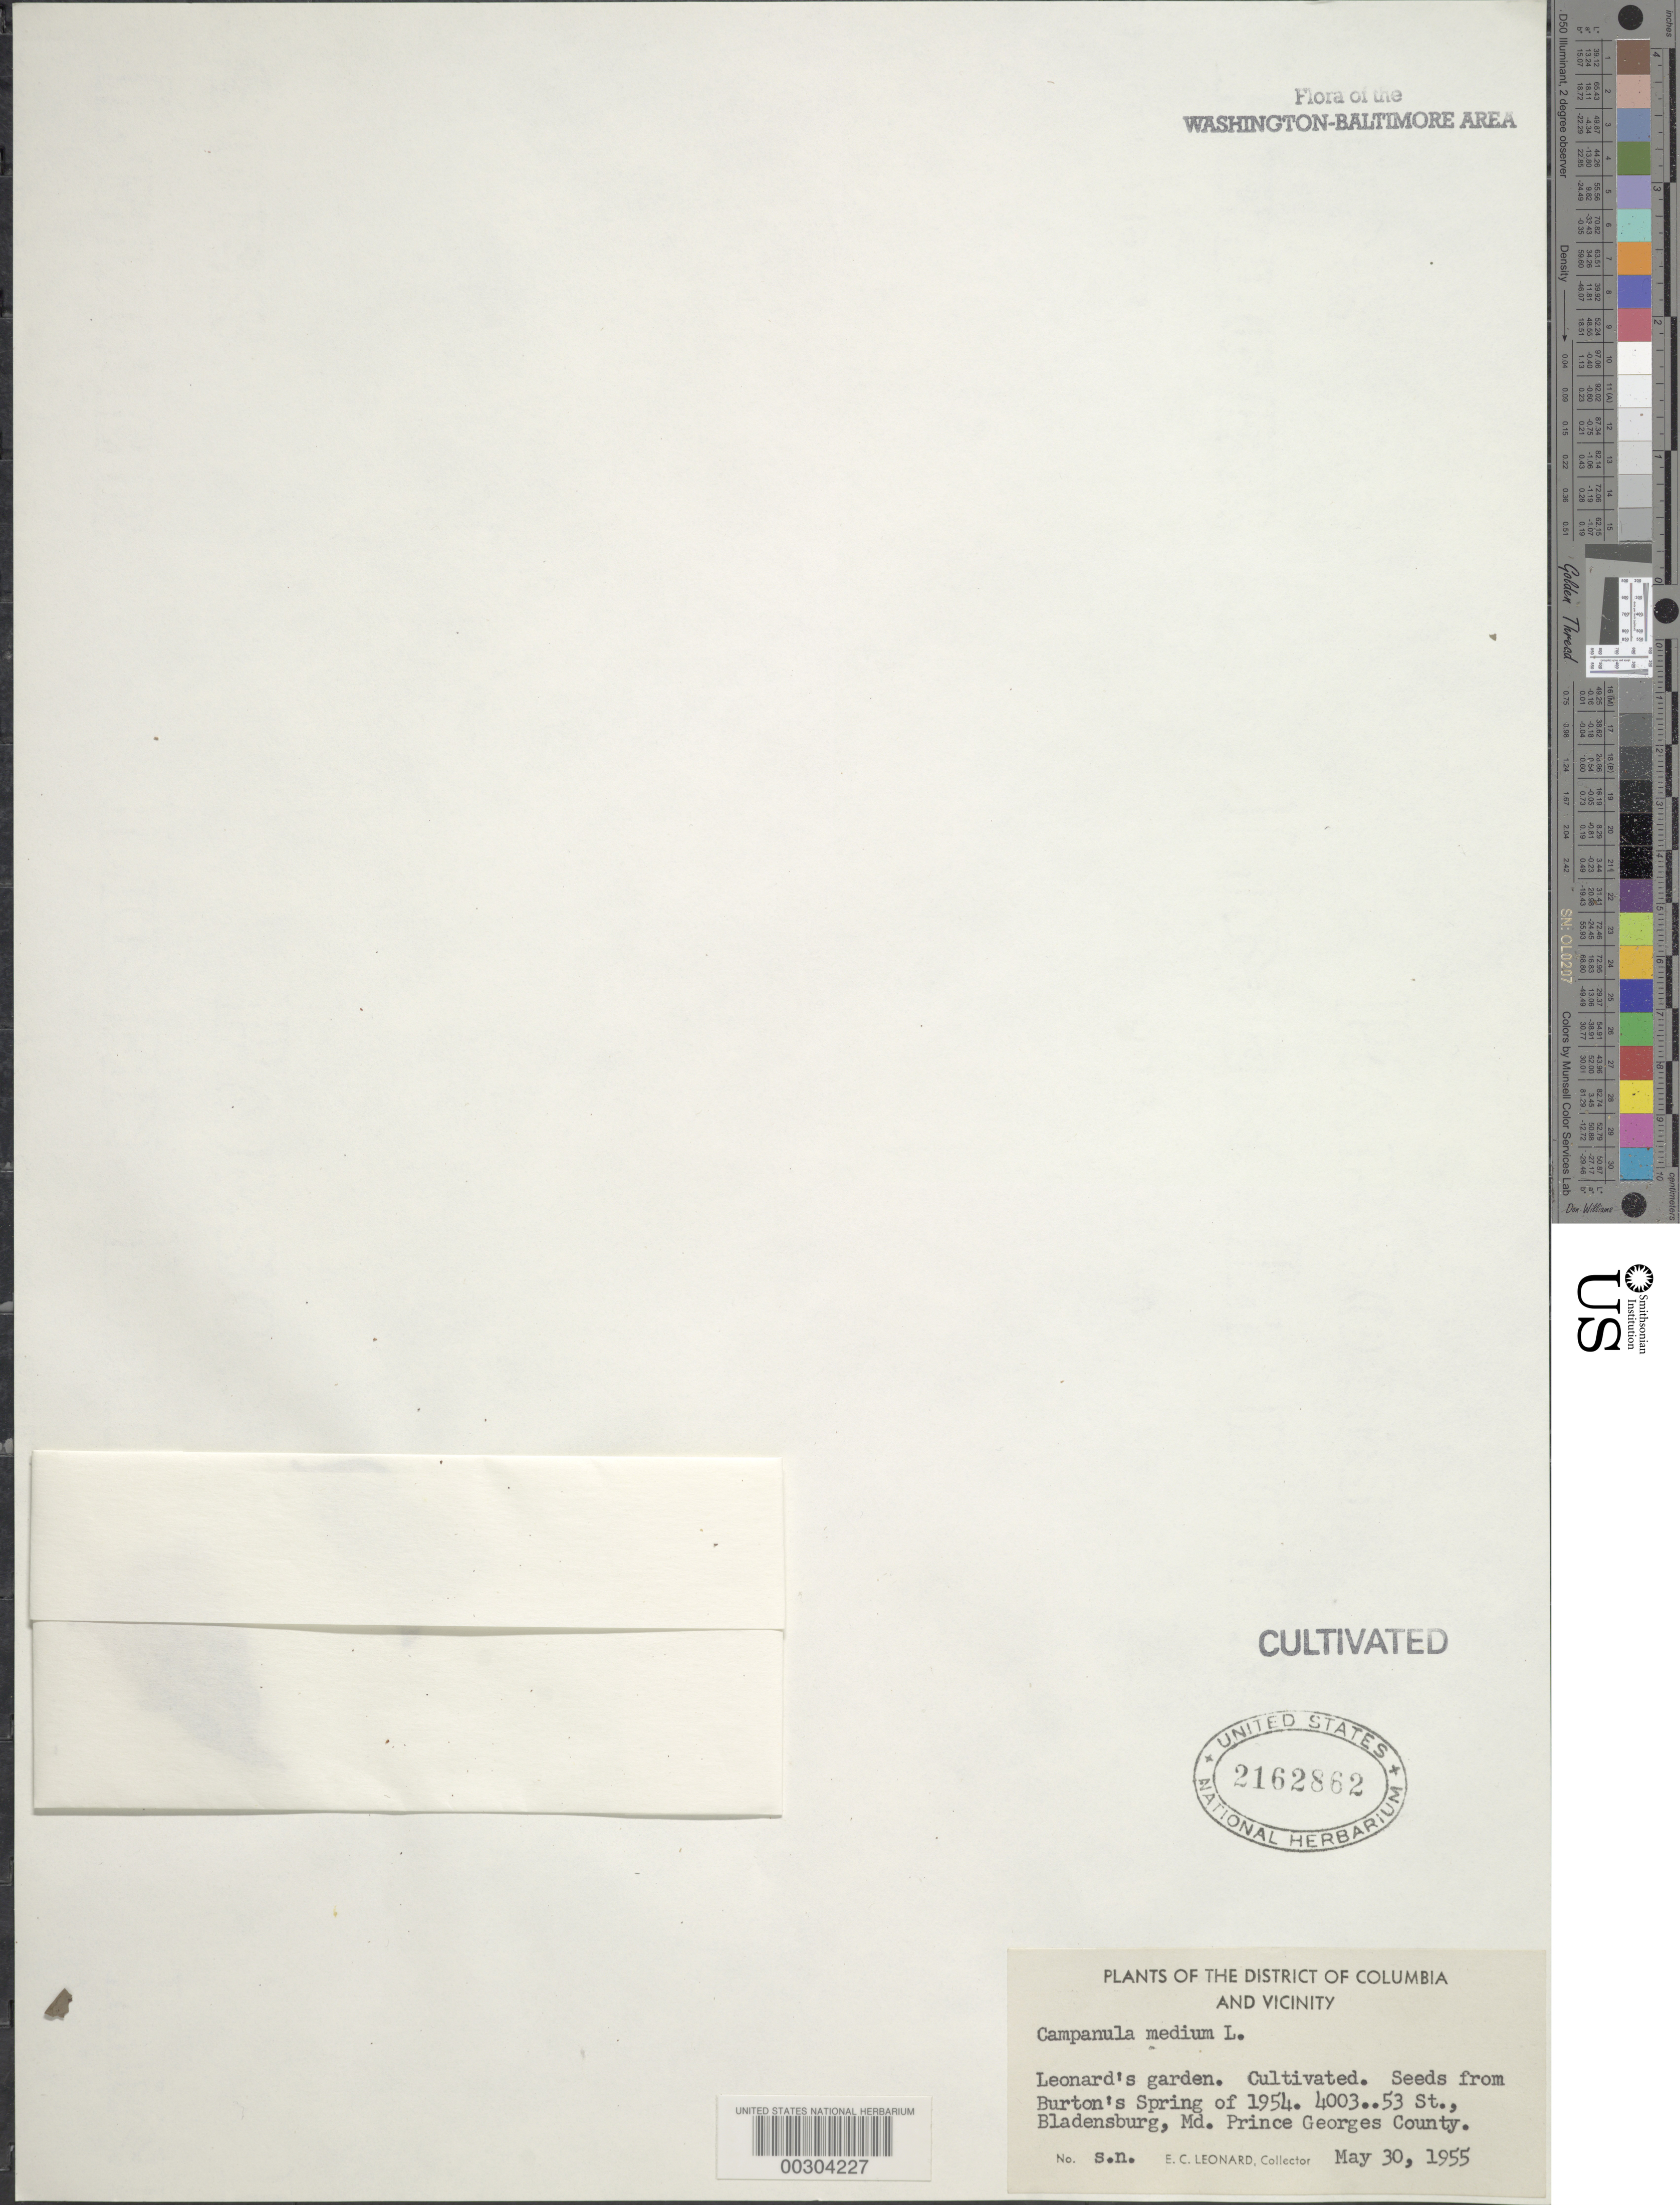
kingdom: Plantae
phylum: Tracheophyta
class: Magnoliopsida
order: Asterales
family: Campanulaceae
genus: Campanula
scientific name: Campanula medium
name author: L.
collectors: E. C. Leonard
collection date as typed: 30 May 1955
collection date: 1955-05-30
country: United States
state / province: Maryland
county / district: Prince George's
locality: Bladensburg, 4003 53 St, Leonard's garden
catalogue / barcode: US 2162862